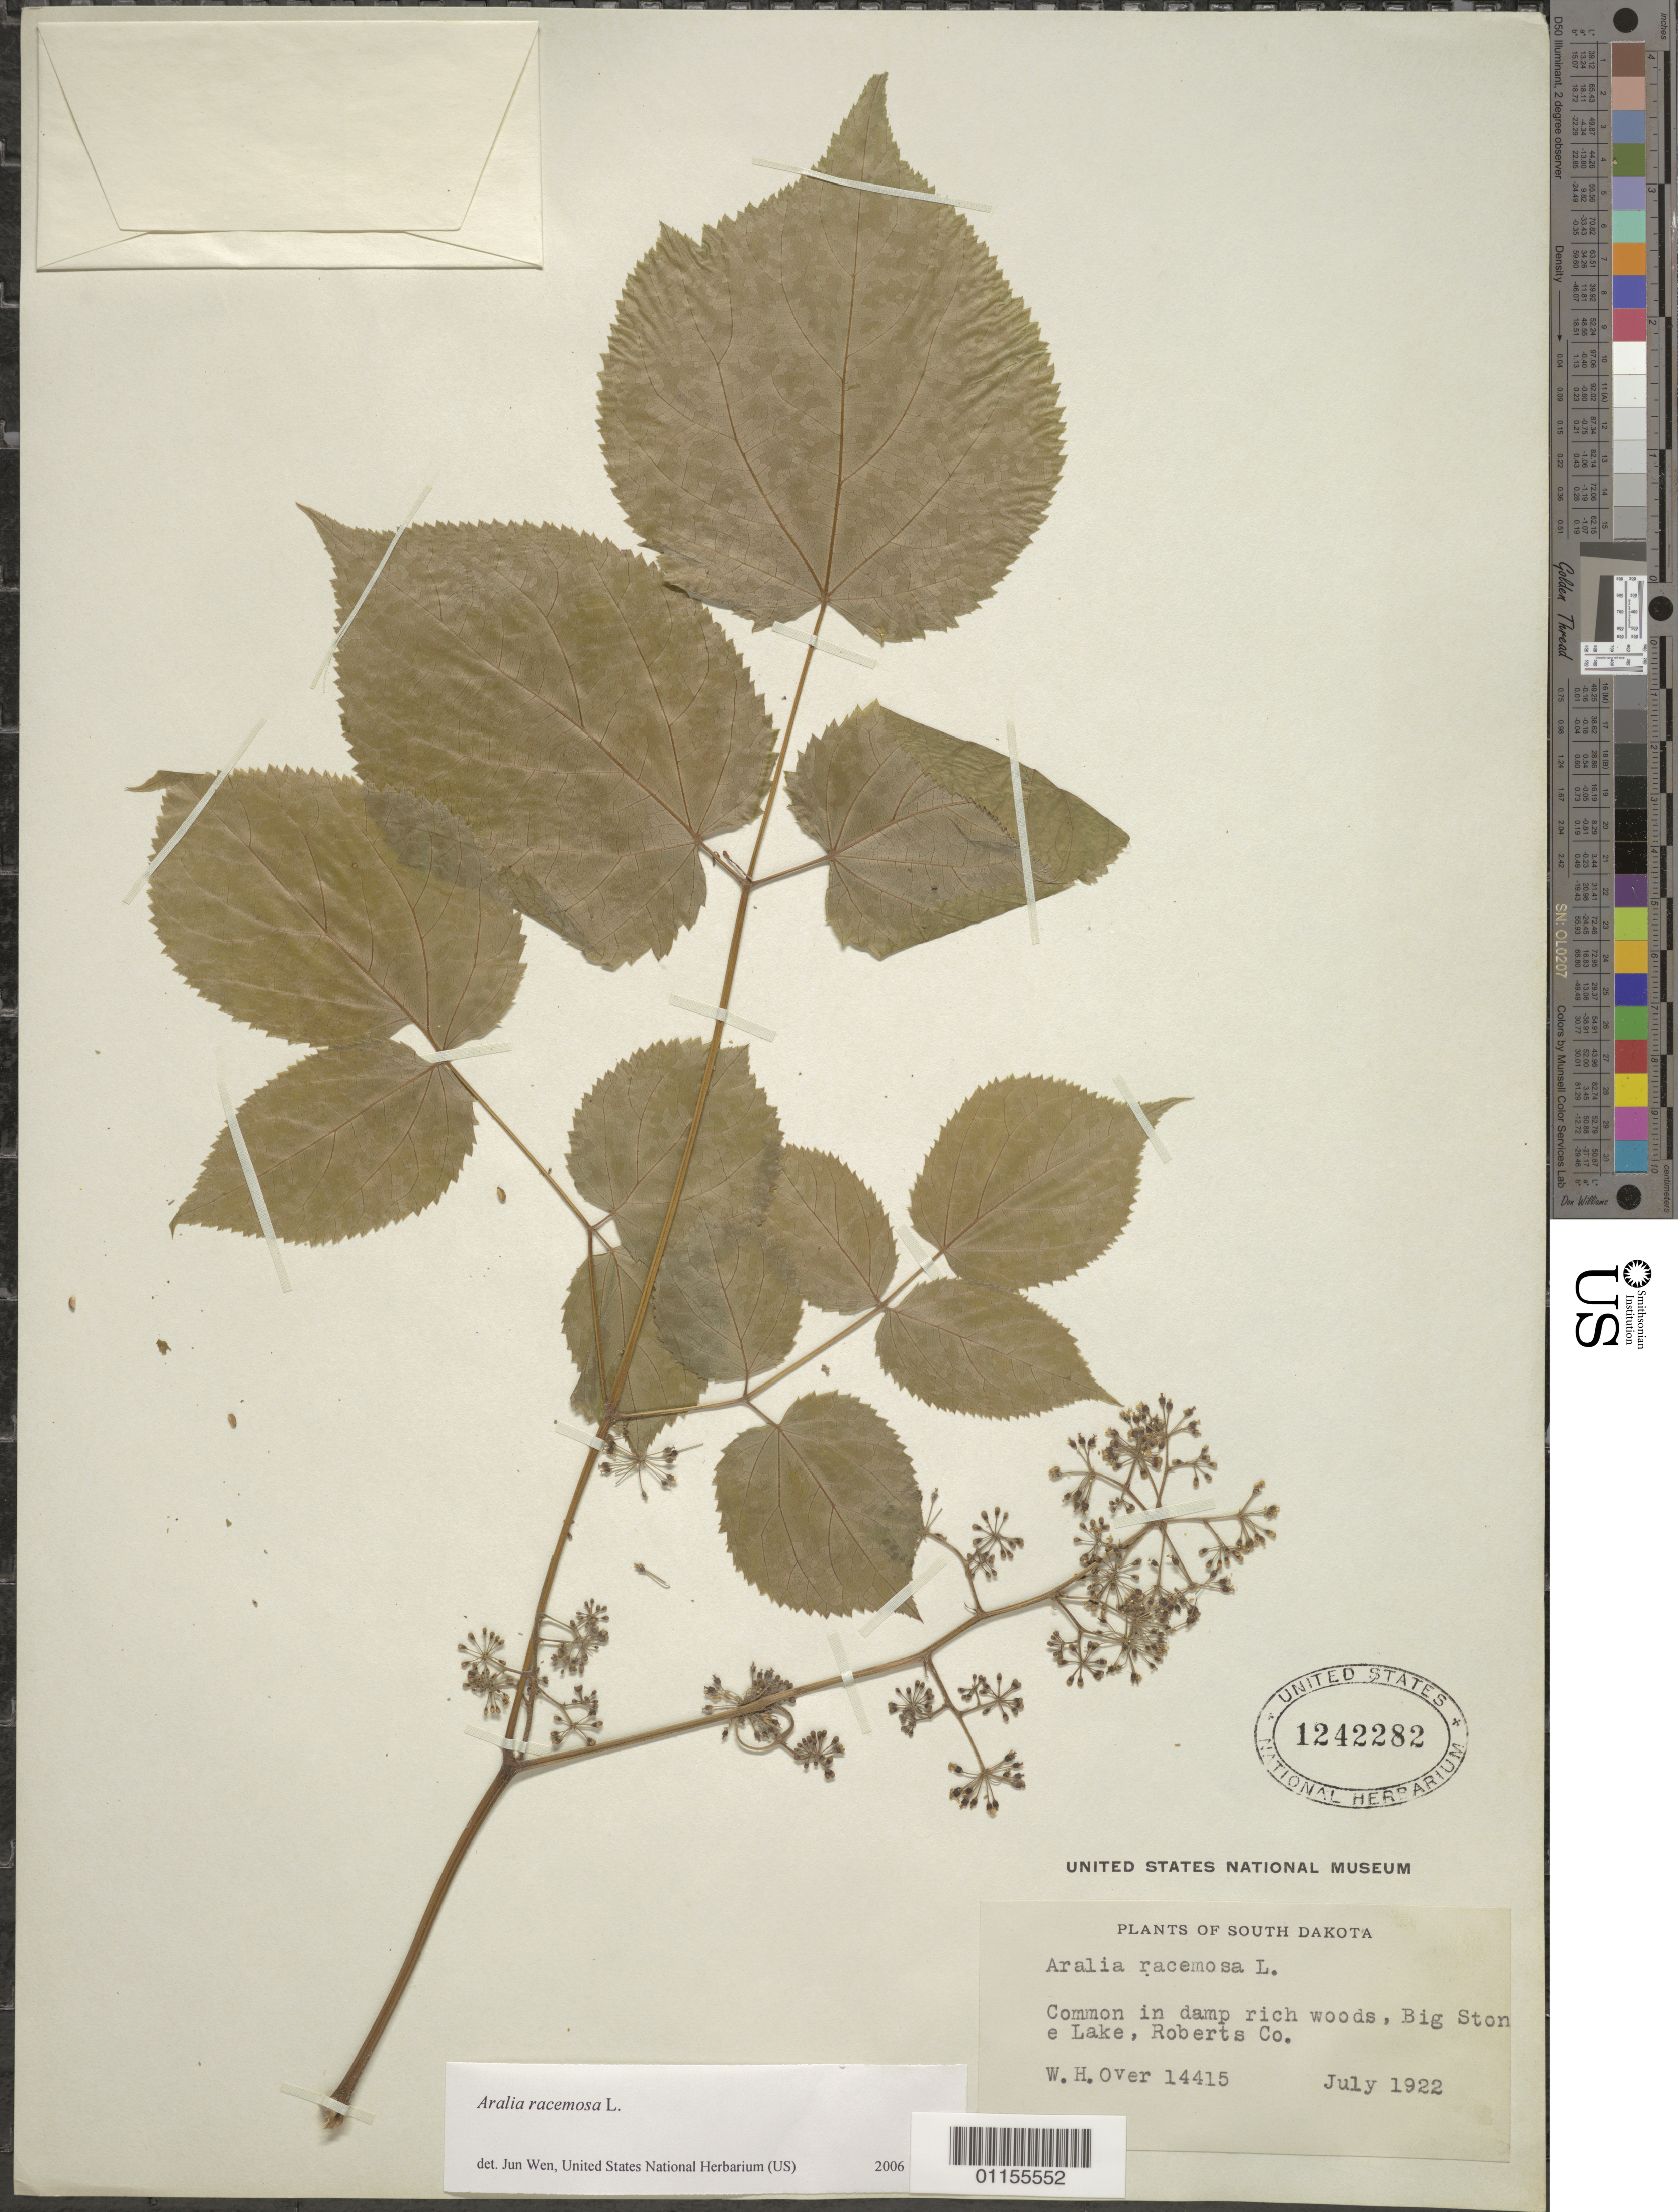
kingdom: Plantae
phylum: Tracheophyta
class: Magnoliopsida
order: Apiales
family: Araliaceae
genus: Aralia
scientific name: Aralia racemosa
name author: L.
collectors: W. Over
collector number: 14415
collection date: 1922-07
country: United States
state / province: South Dakota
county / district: Roberts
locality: Big Stone Lake.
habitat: Common in damp rich woods.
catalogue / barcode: US 1242282